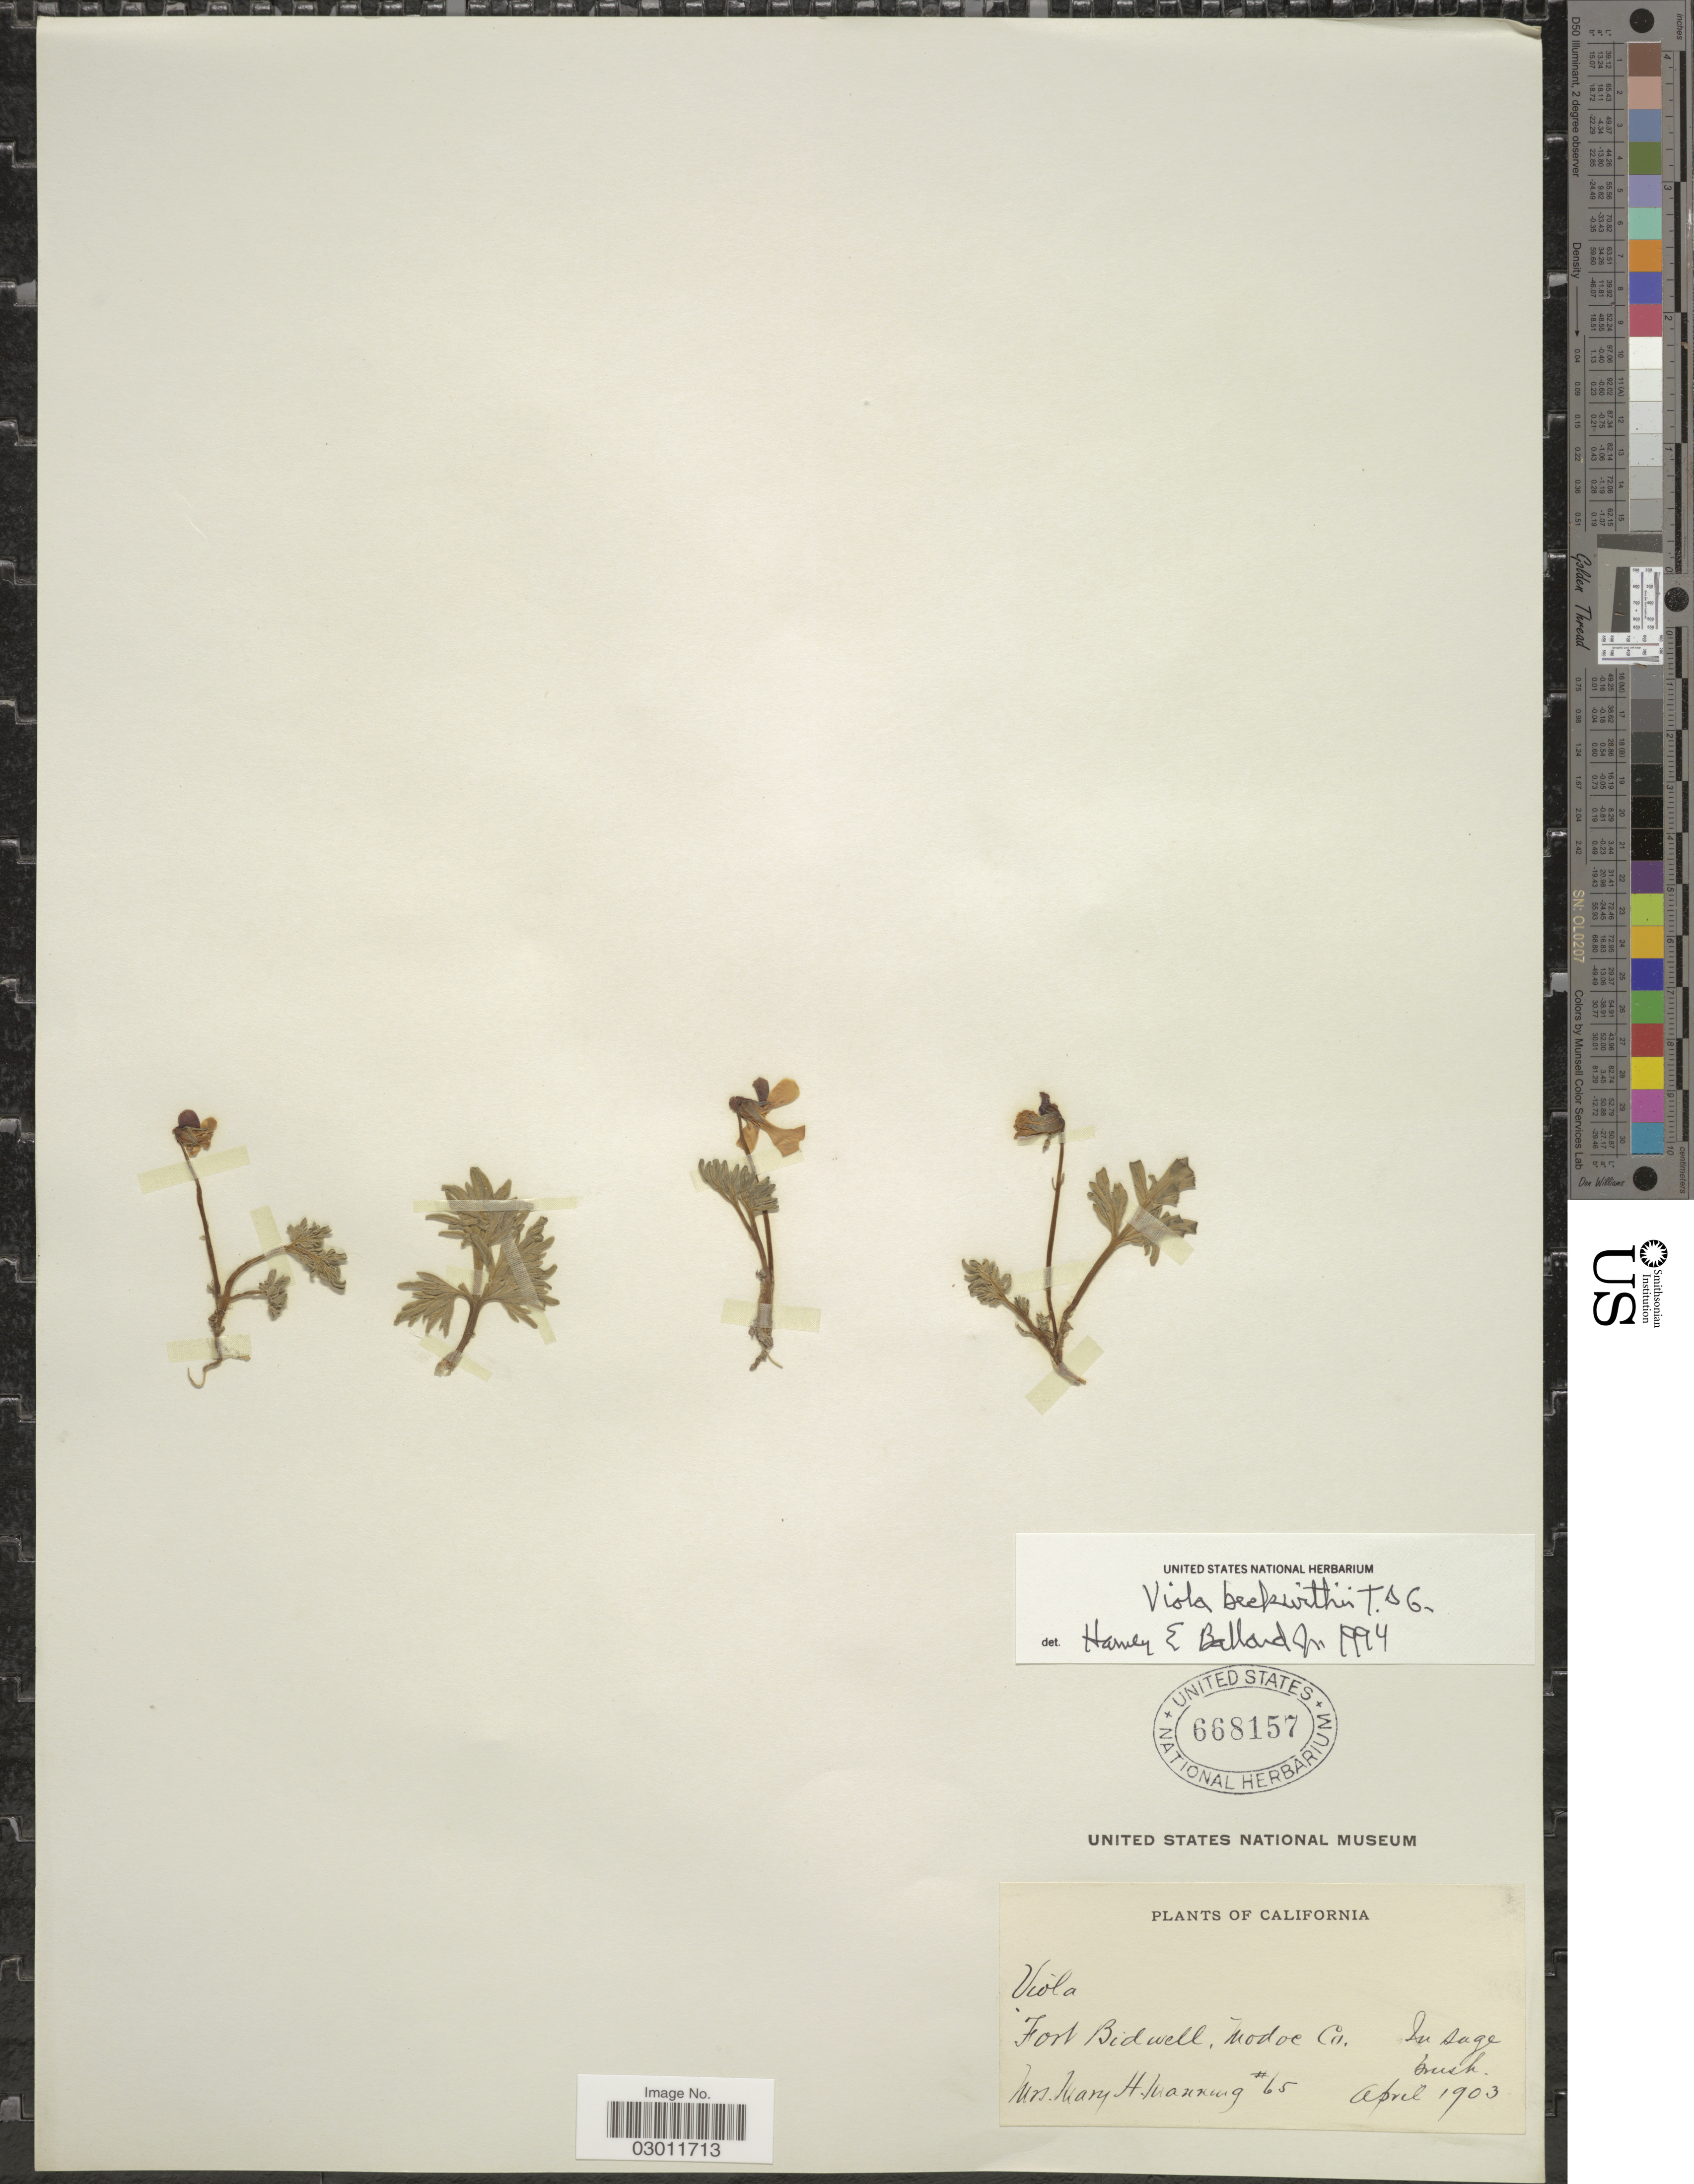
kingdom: Plantae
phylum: Tracheophyta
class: Magnoliopsida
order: Malpighiales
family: Violaceae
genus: Viola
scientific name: Viola beckwithii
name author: Torr.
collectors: M. Manning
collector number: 65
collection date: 1903-04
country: United States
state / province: California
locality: Fort Bidwell, Modoe Co.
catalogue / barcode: US 668157